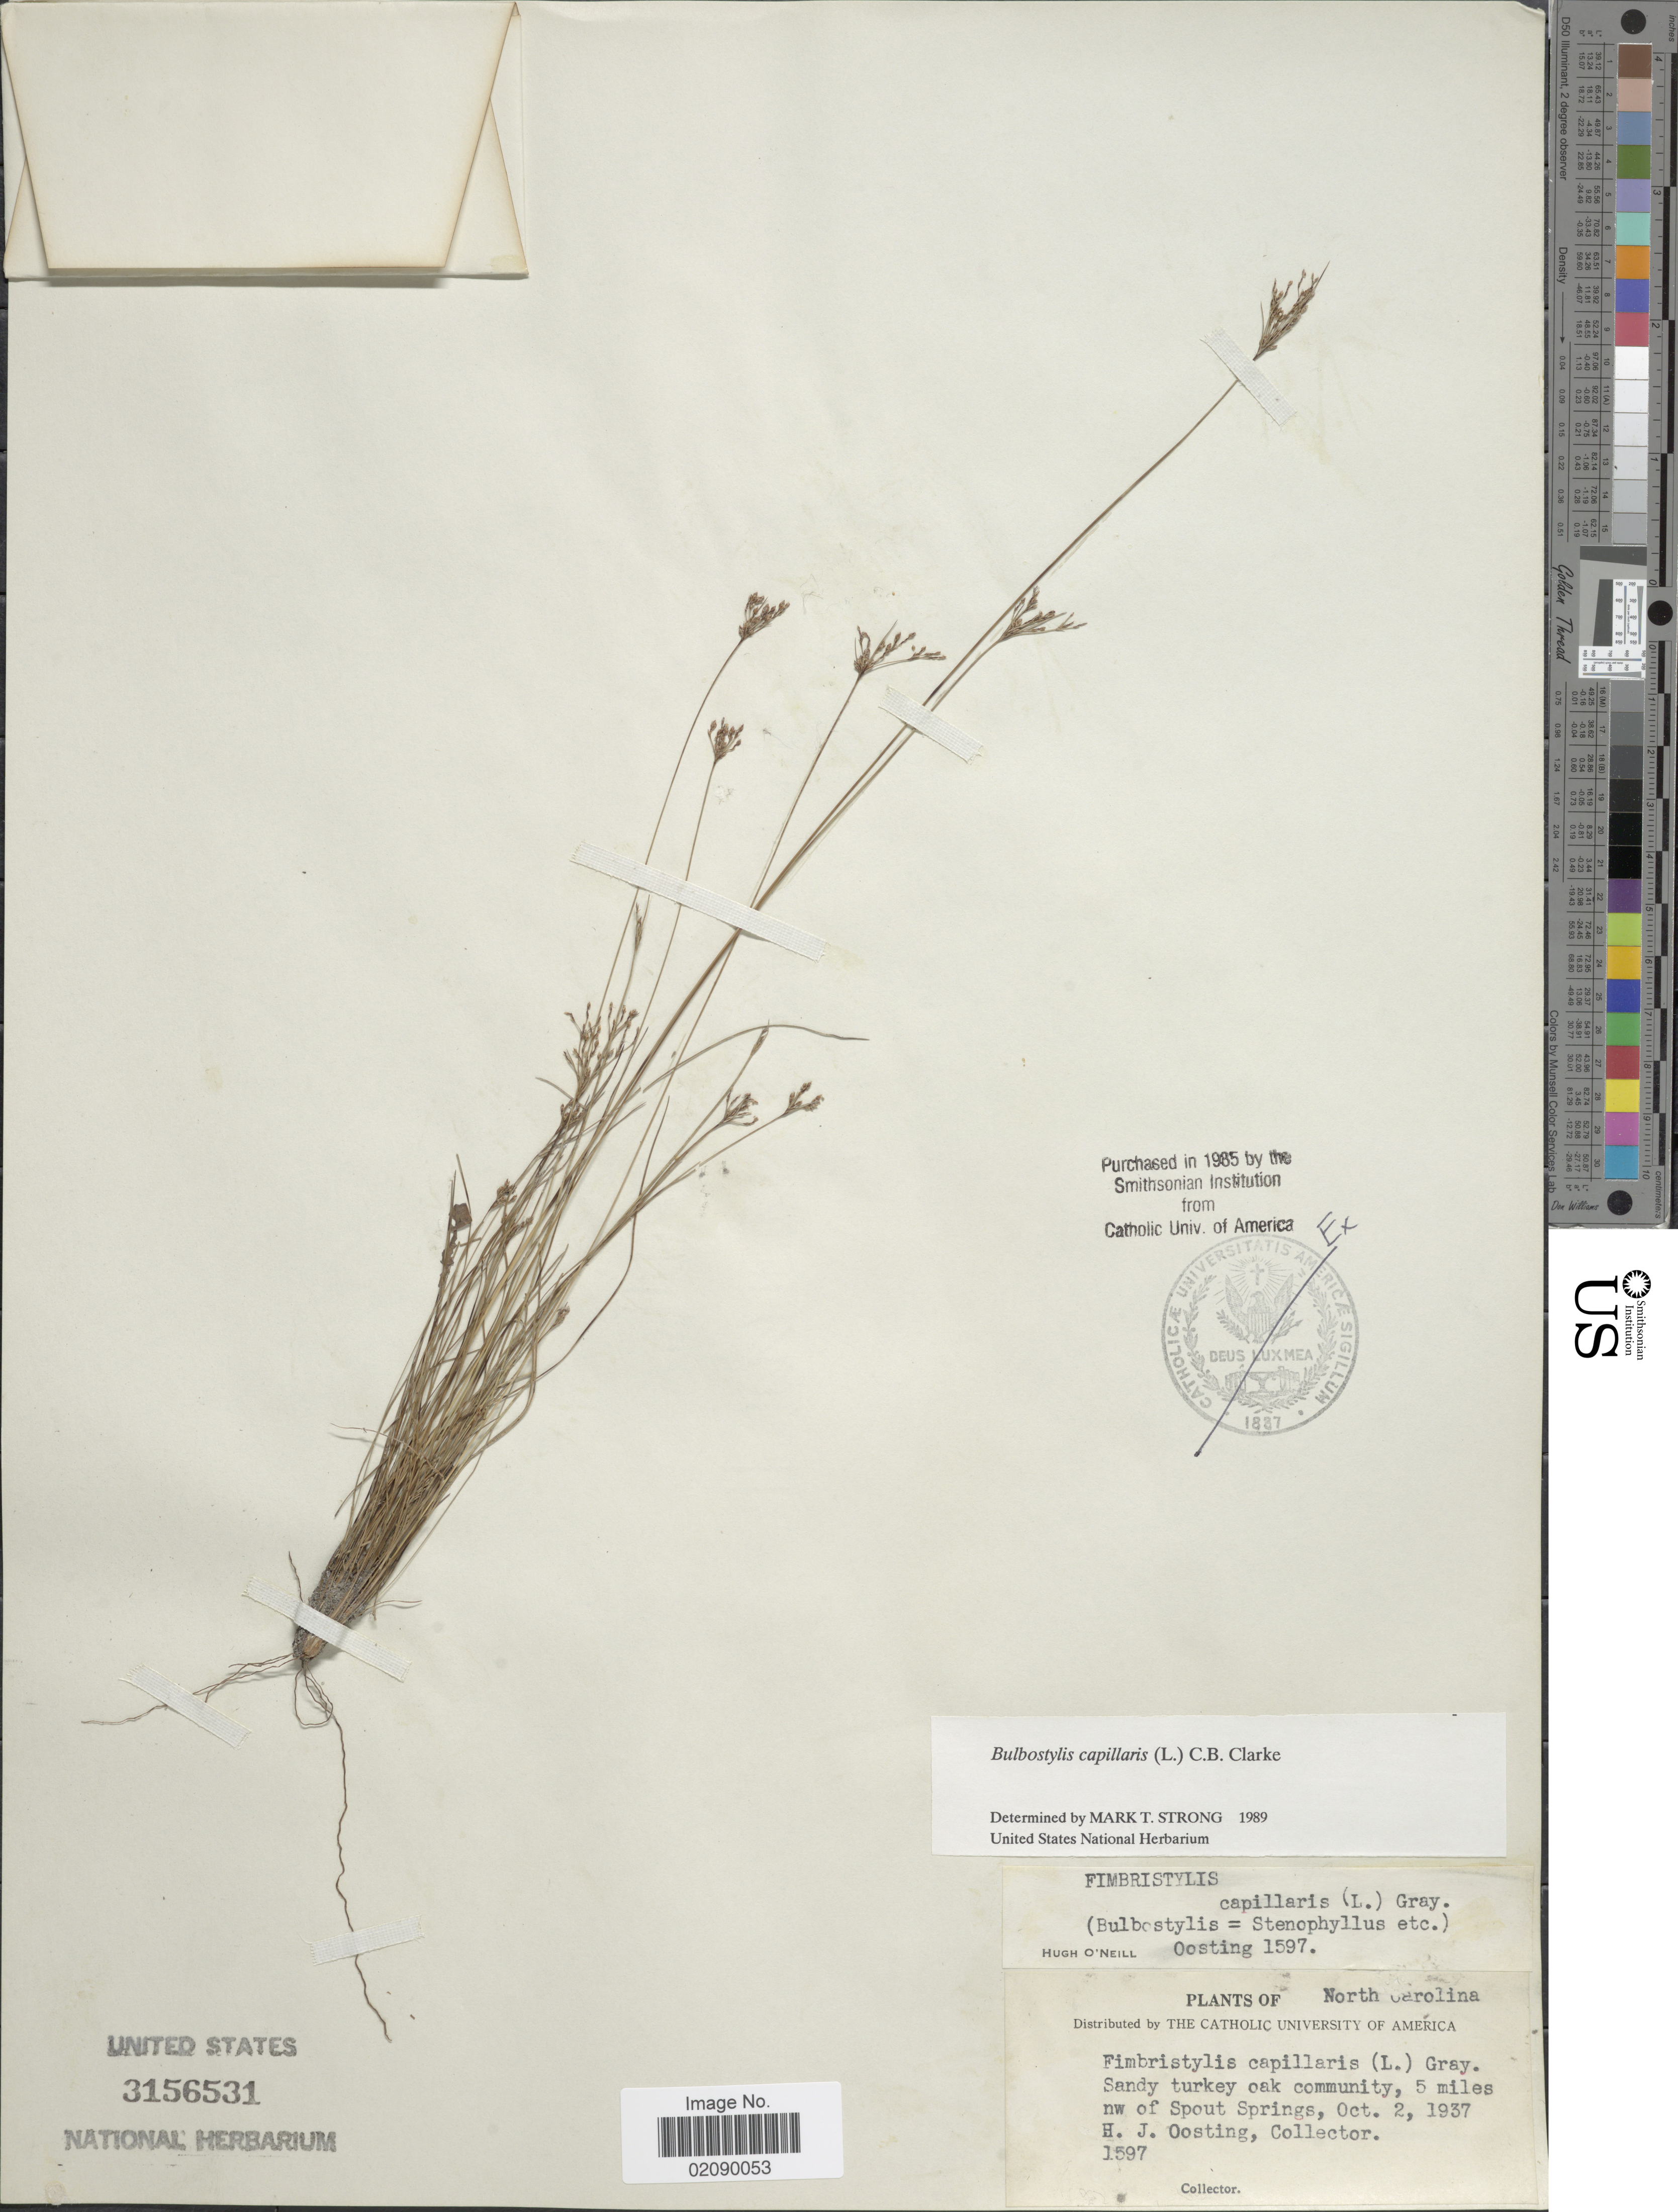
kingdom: Plantae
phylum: Tracheophyta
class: Liliopsida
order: Poales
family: Cyperaceae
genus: Bulbostylis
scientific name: Bulbostylis capillaris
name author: (L.) Kunth ex C.B. Clarke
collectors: H. Oosting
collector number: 1597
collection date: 1937-10-02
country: United States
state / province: North Carolina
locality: Sandy turkey oak community, 5 miles nw of Spout Springs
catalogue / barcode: US 3156531